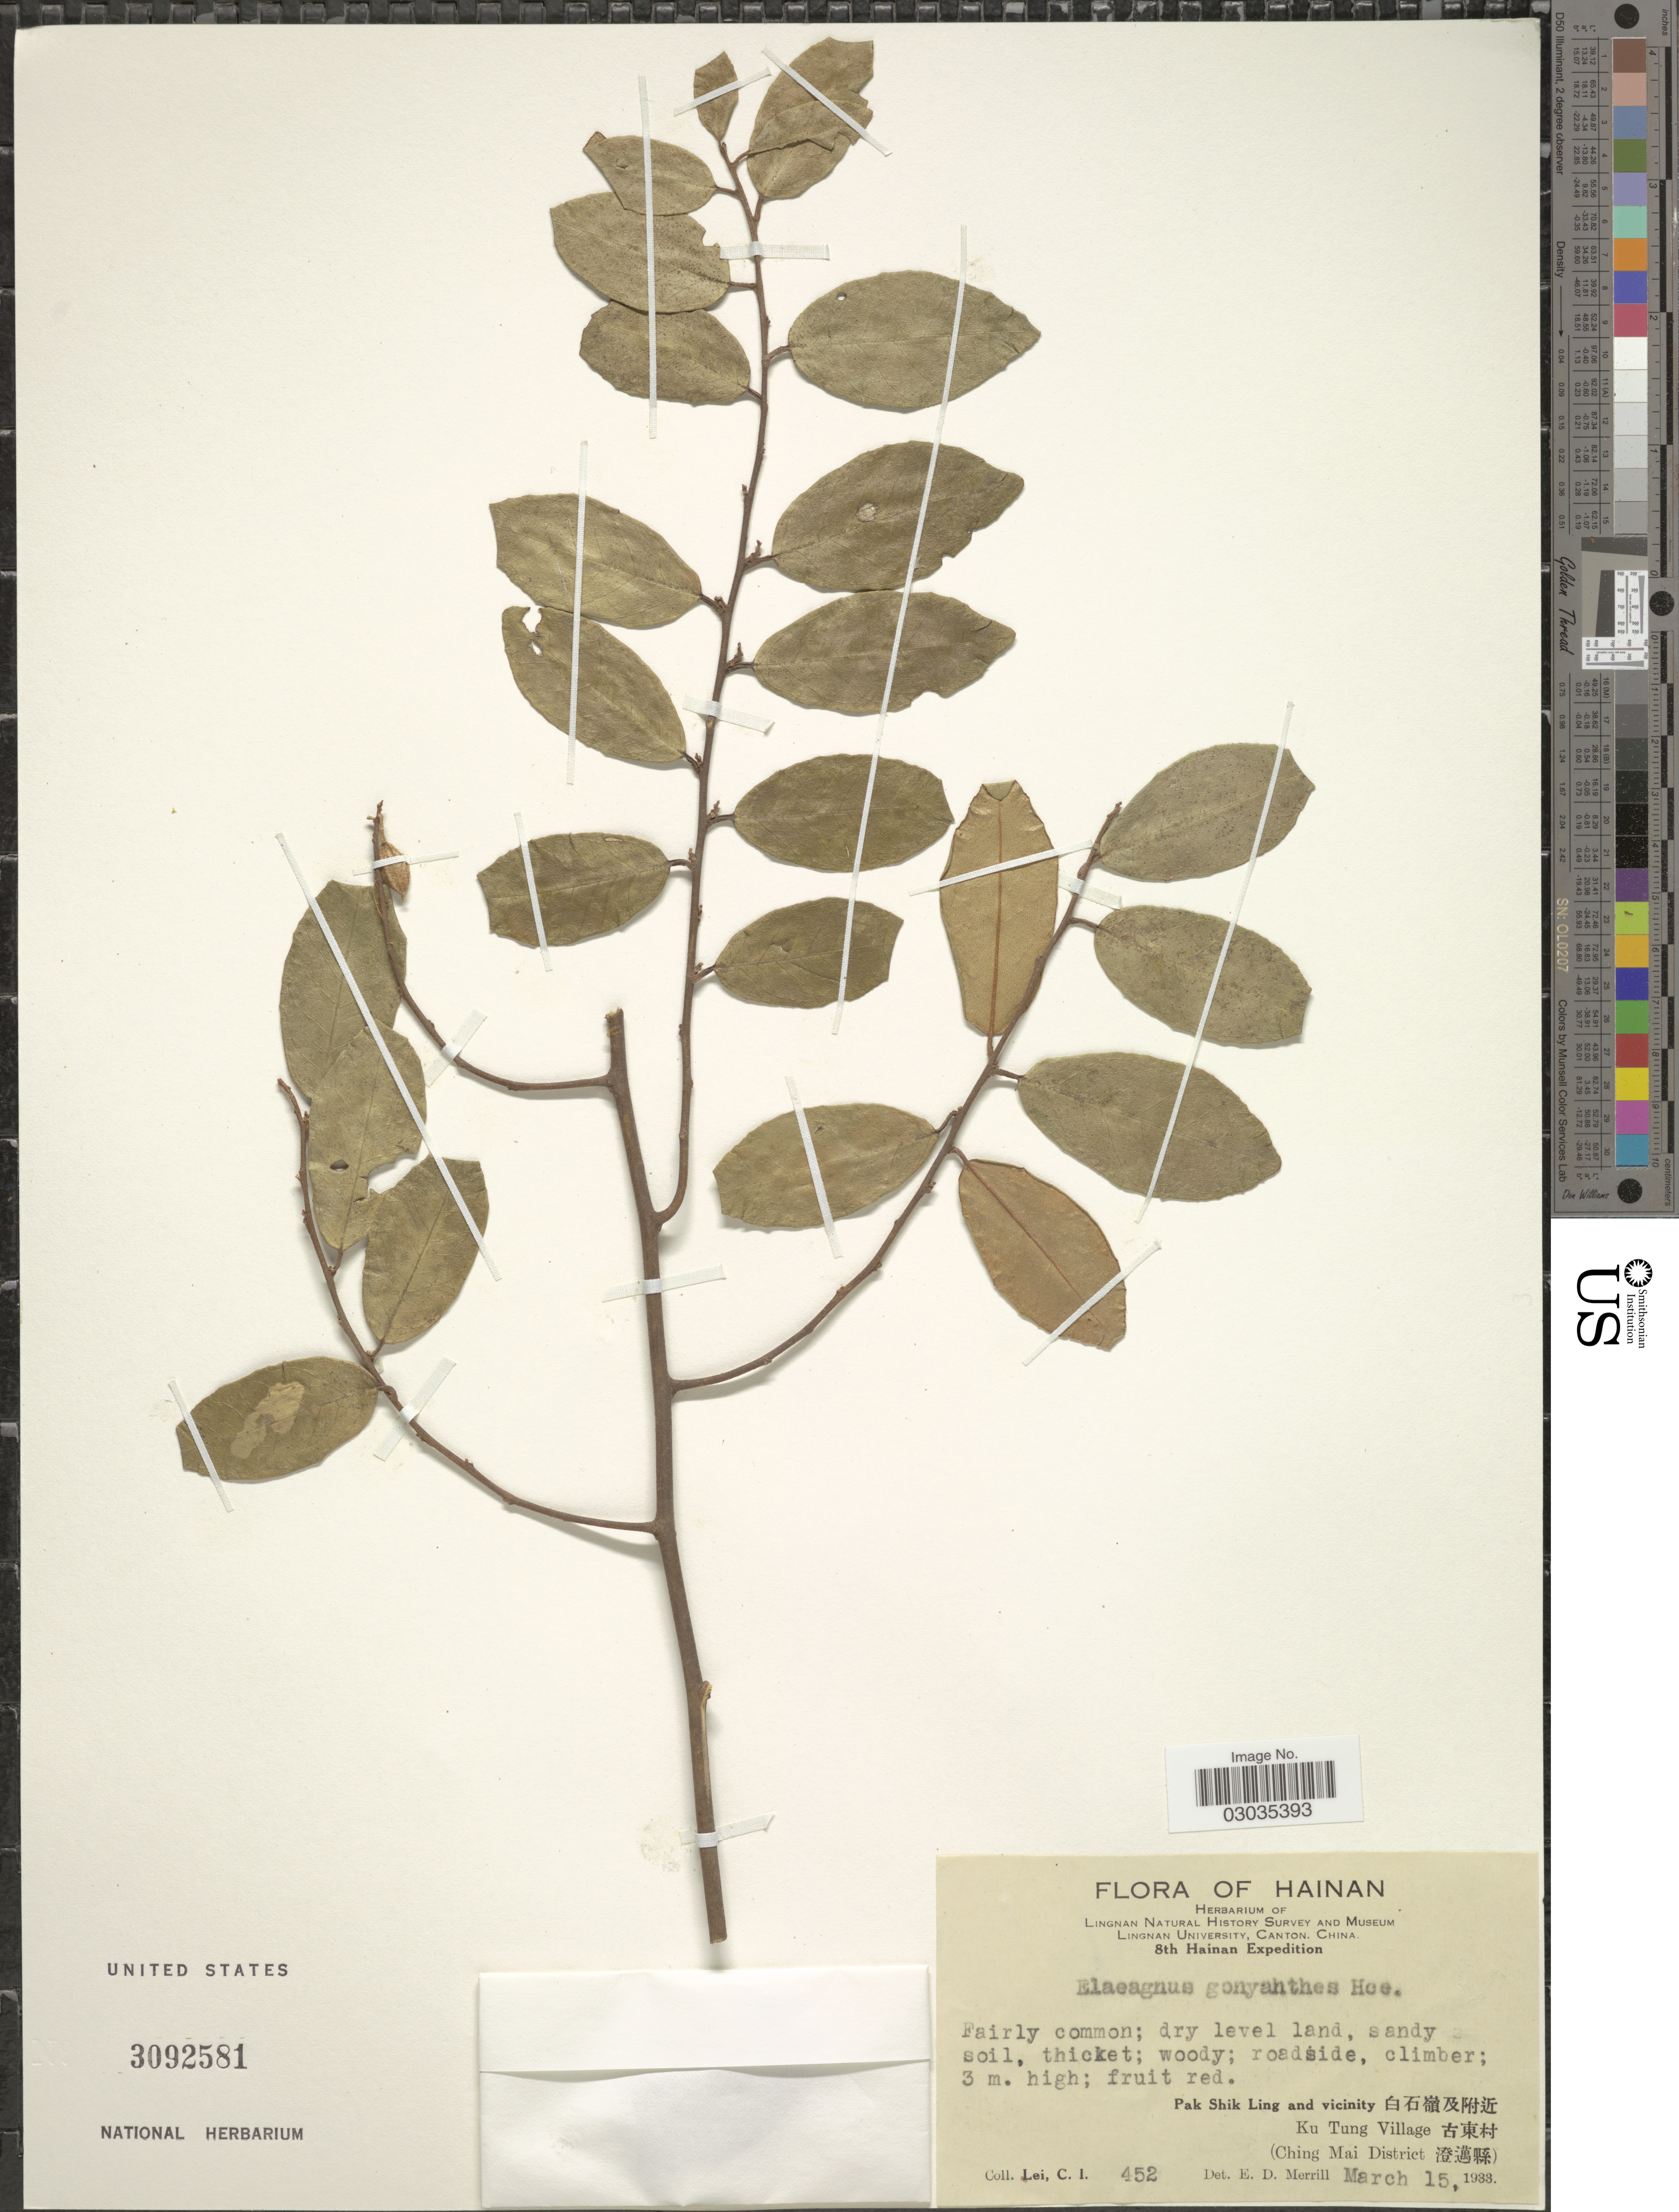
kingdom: Plantae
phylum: Tracheophyta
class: Magnoliopsida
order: Rosales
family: Elaeagnaceae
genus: Elaeagnus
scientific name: Elaeagnus gonyanthes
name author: Benth.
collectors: C. I. Lei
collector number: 452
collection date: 1933-03-15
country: China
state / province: Hainan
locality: Pak Shik Ling and vicinity, Ku Tung Village (Ching Mai District).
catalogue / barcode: US 3092581